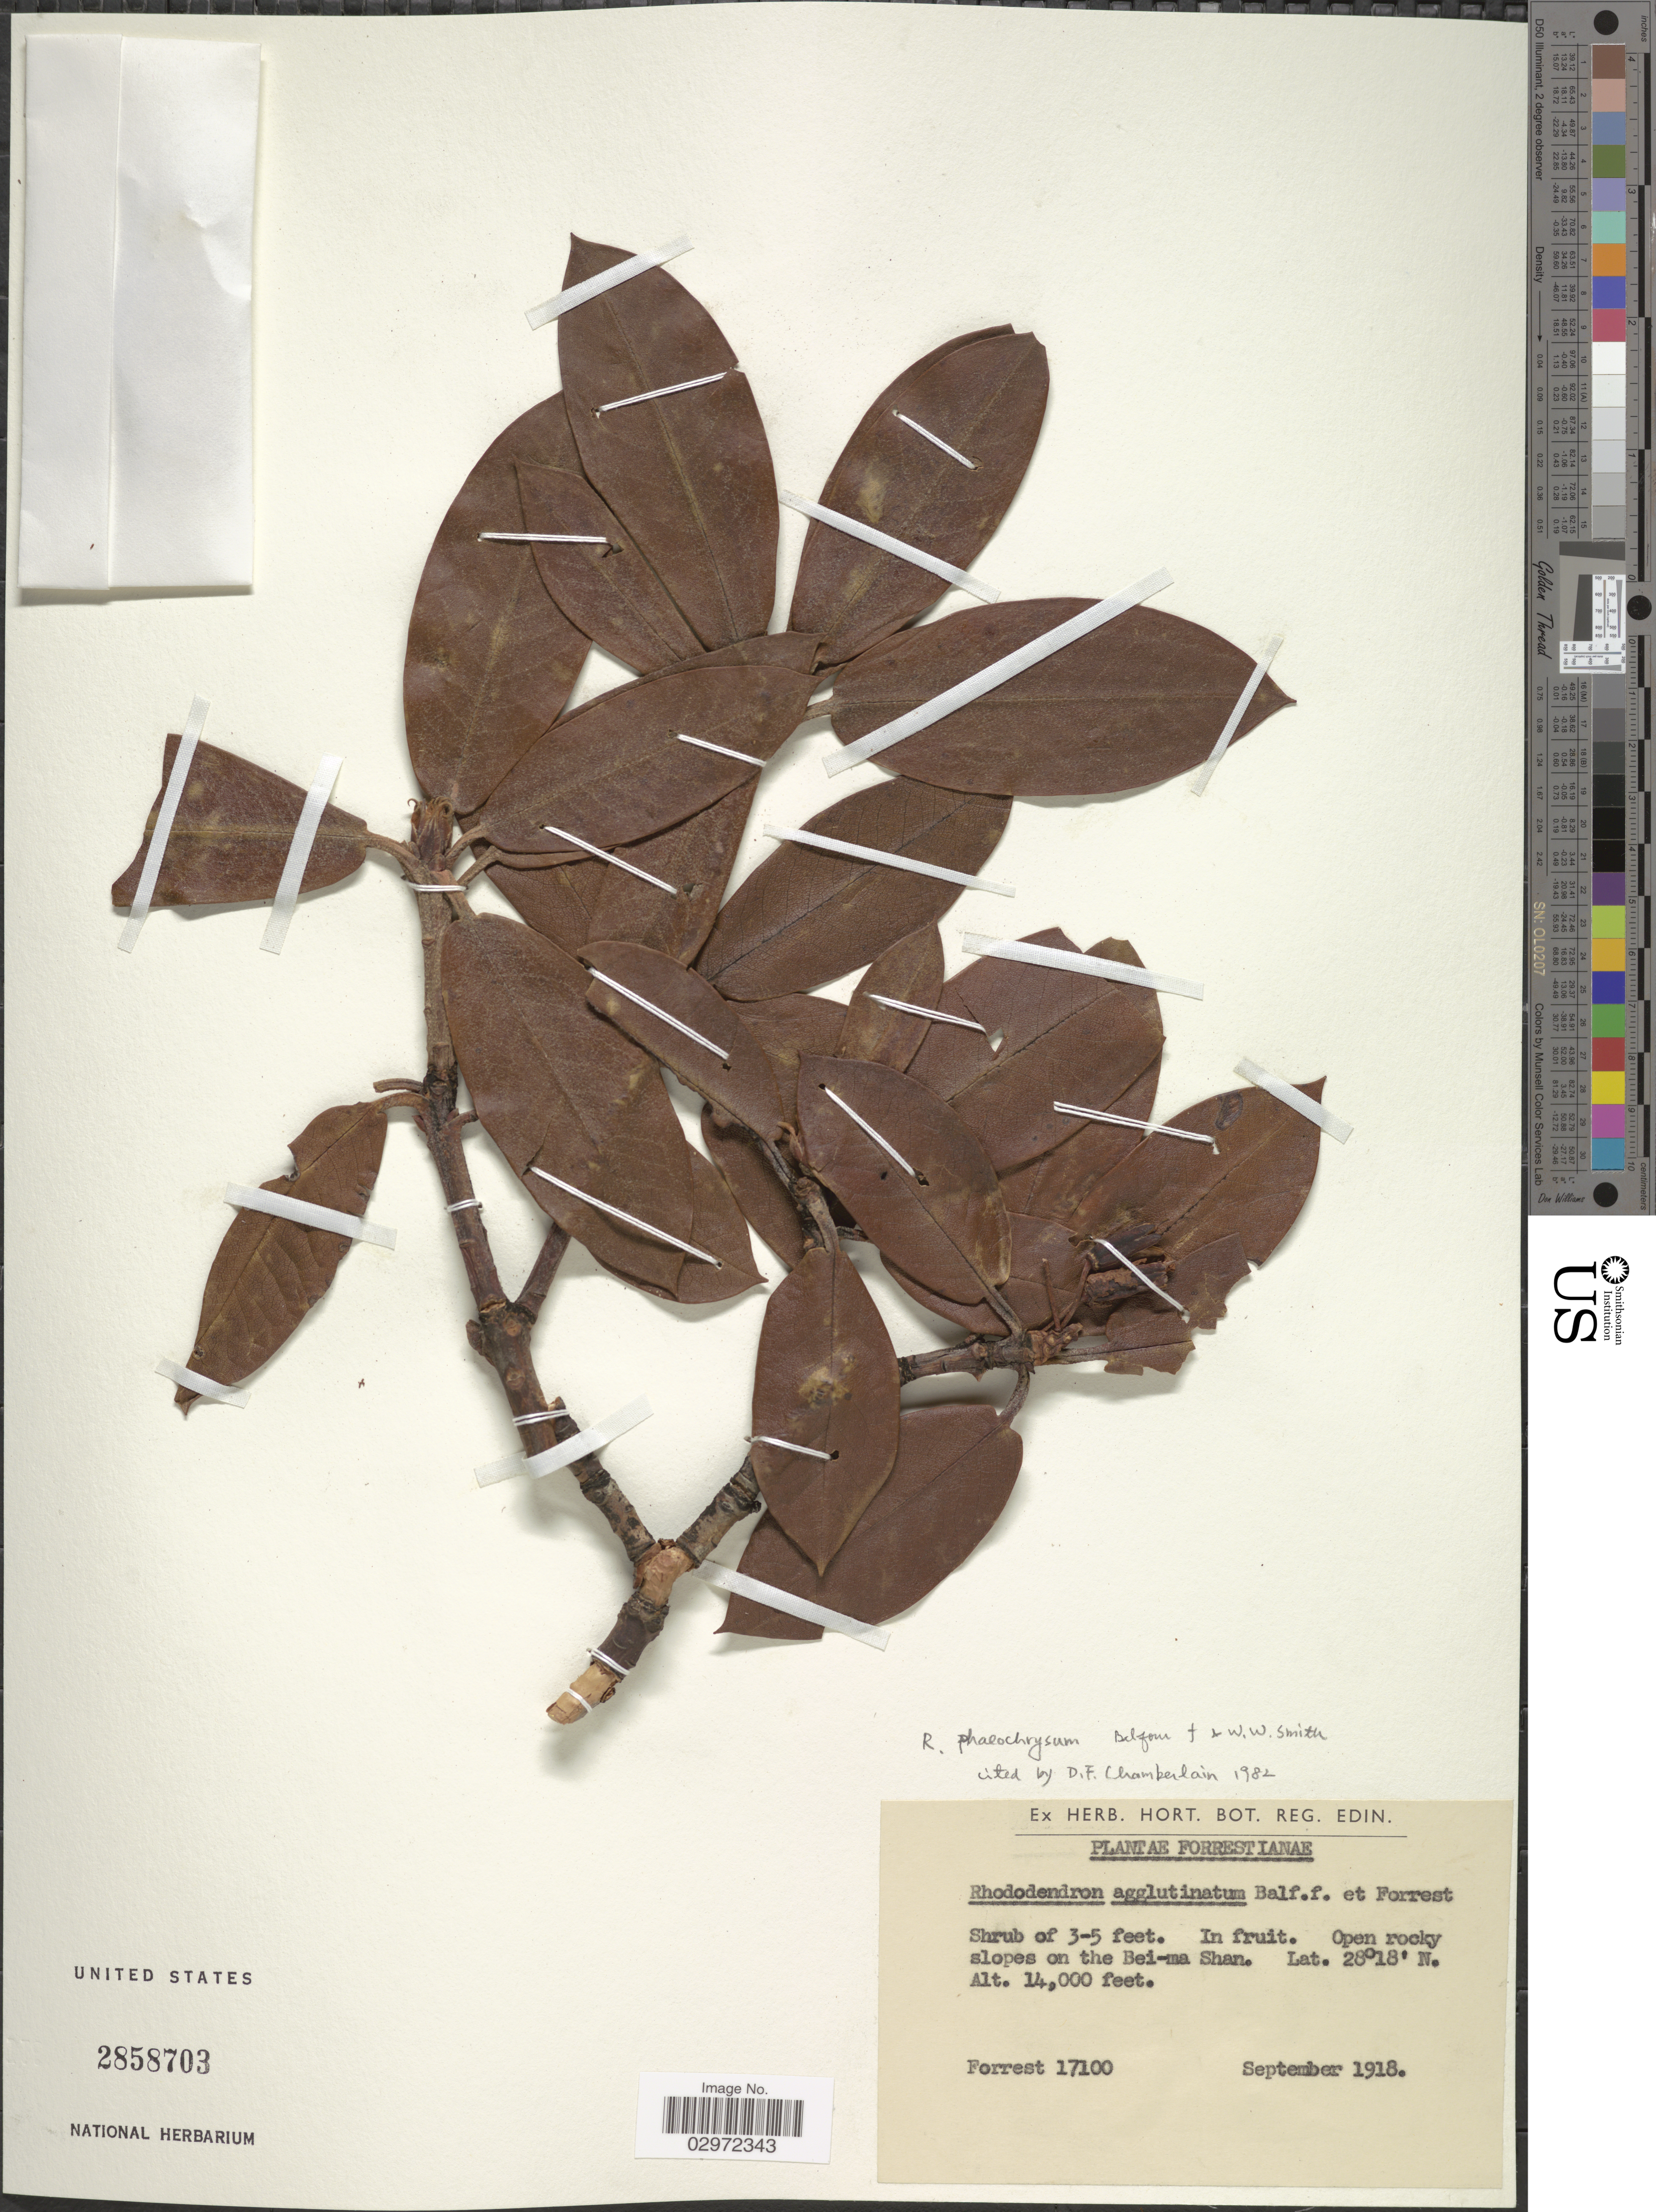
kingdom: Plantae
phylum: Tracheophyta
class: Magnoliopsida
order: Ericales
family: Ericaceae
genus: Rhododendron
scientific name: Rhododendron phaeochrysum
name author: Balf. f. & W.W. Sm.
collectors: -. Forrest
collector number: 17100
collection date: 1918-09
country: China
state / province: Yunnan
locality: Open rocky slopes on the Bei-ma Shan.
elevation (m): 4267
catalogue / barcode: US 2858703